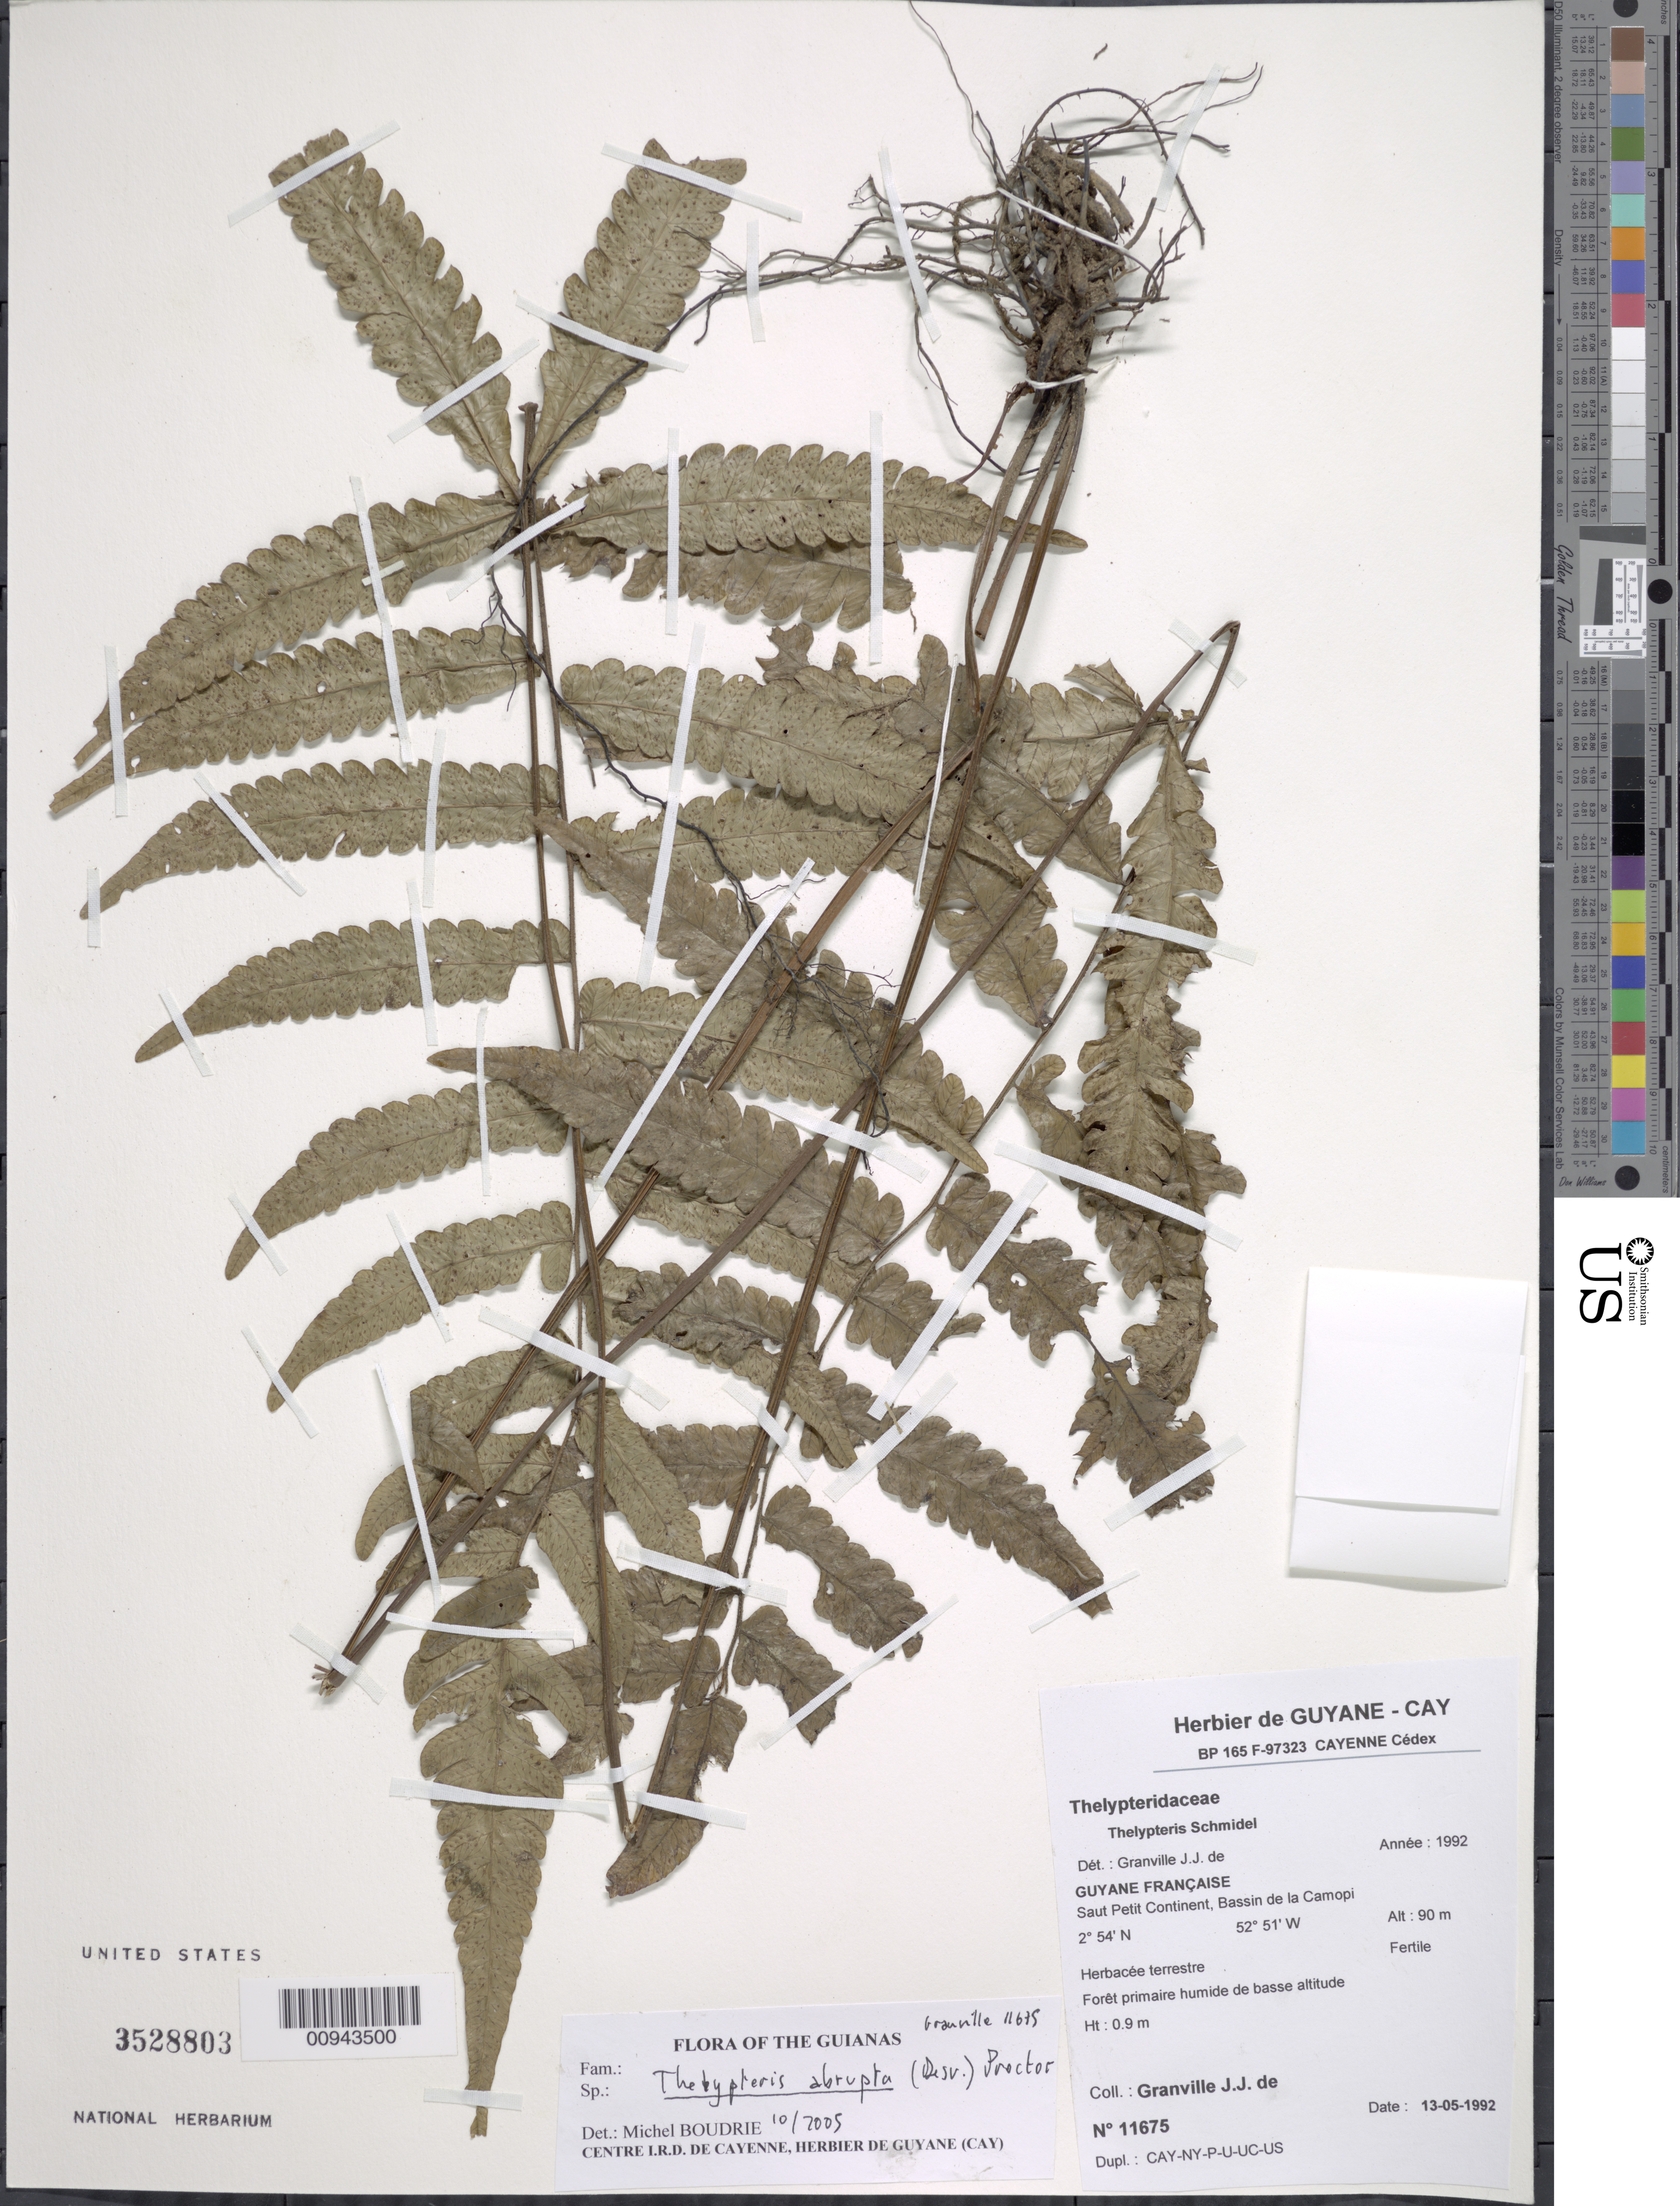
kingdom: Plantae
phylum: Tracheophyta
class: Polypodiopsida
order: Polypodiales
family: Thelypteridaceae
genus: Goniopteris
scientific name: Goniopteris abrupta (Desv.) comb. nov., ined 2015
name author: (Desv.)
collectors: J.-J. de Granville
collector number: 11675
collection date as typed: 13-May-92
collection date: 1992-05-13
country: French Guiana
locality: Saut Petit Continent, Bassin de la Camopi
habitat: Foret primaire humide de basse altitude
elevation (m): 90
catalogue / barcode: US 3528803